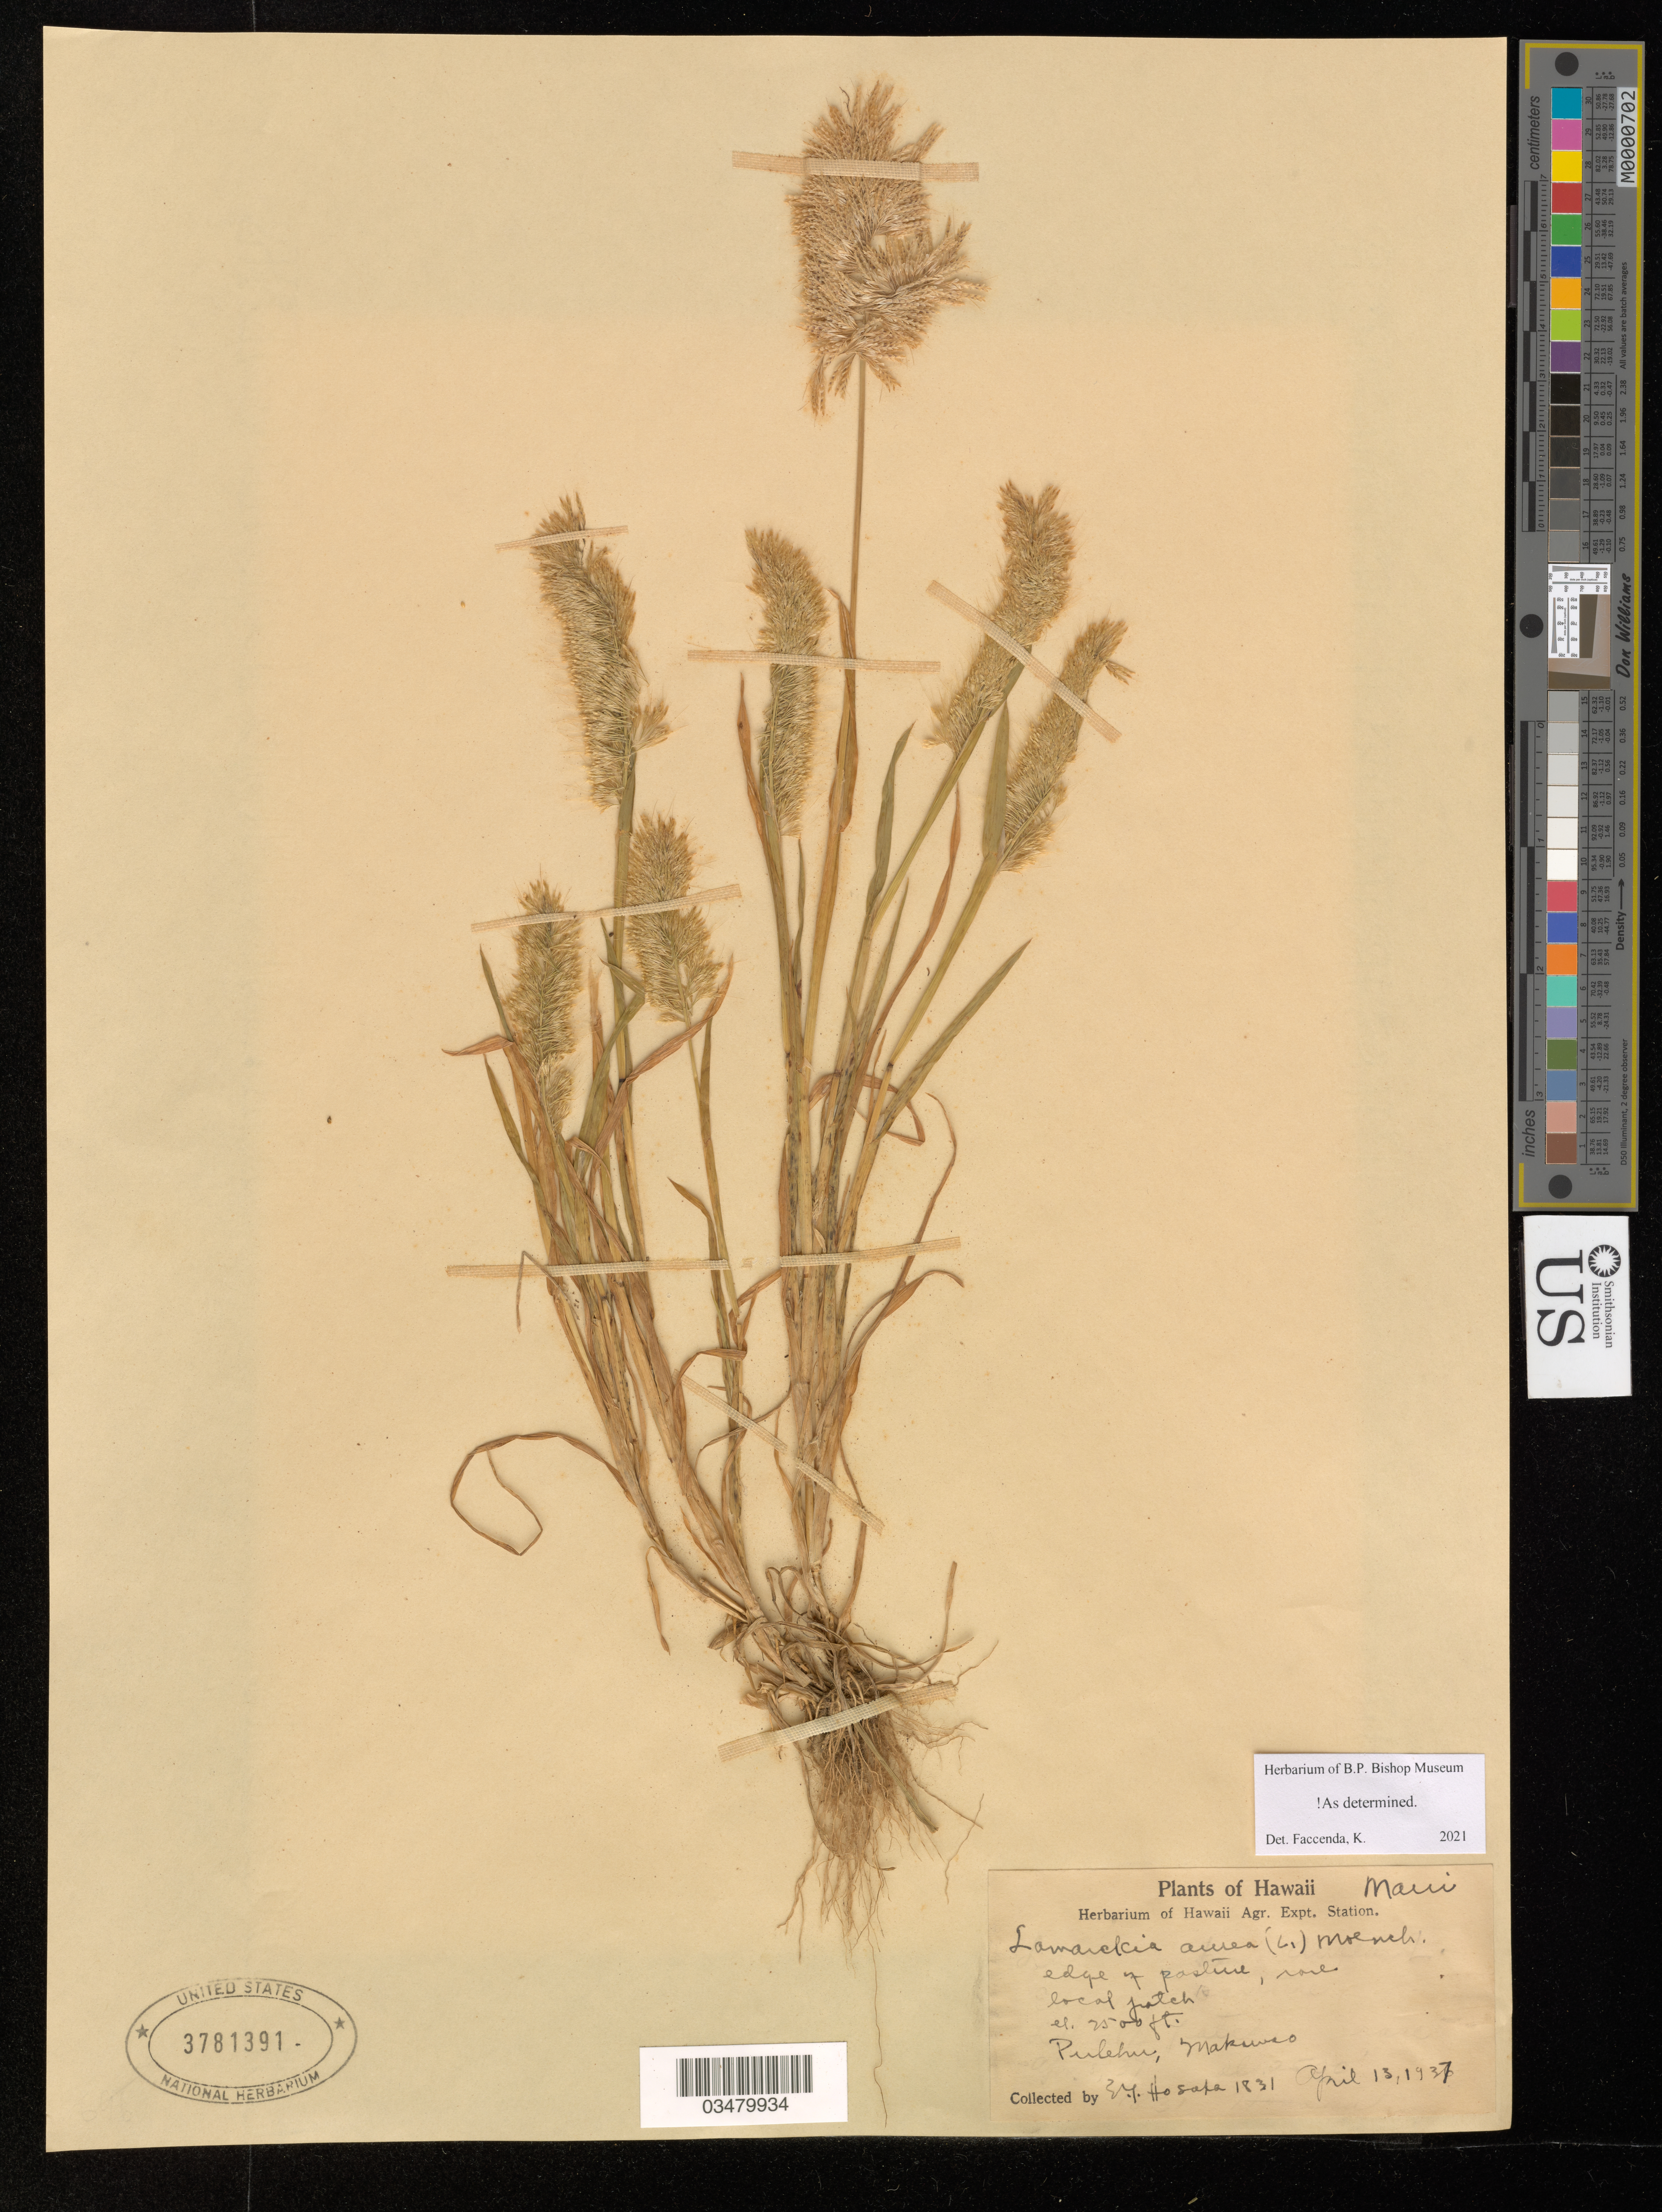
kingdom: Plantae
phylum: Tracheophyta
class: Liliopsida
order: Poales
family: Poaceae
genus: Lamarckia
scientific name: Lamarckia aurea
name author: (L.) Moench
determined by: Faccenda, K.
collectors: E. Y. Hosaka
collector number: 1831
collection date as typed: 13 Apr 1937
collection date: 1937-04-13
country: United States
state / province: Hawaii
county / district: Maui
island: Maui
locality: E Maui, Makawao, Pulehu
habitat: Edge of pasture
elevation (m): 762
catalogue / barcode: US 3781391